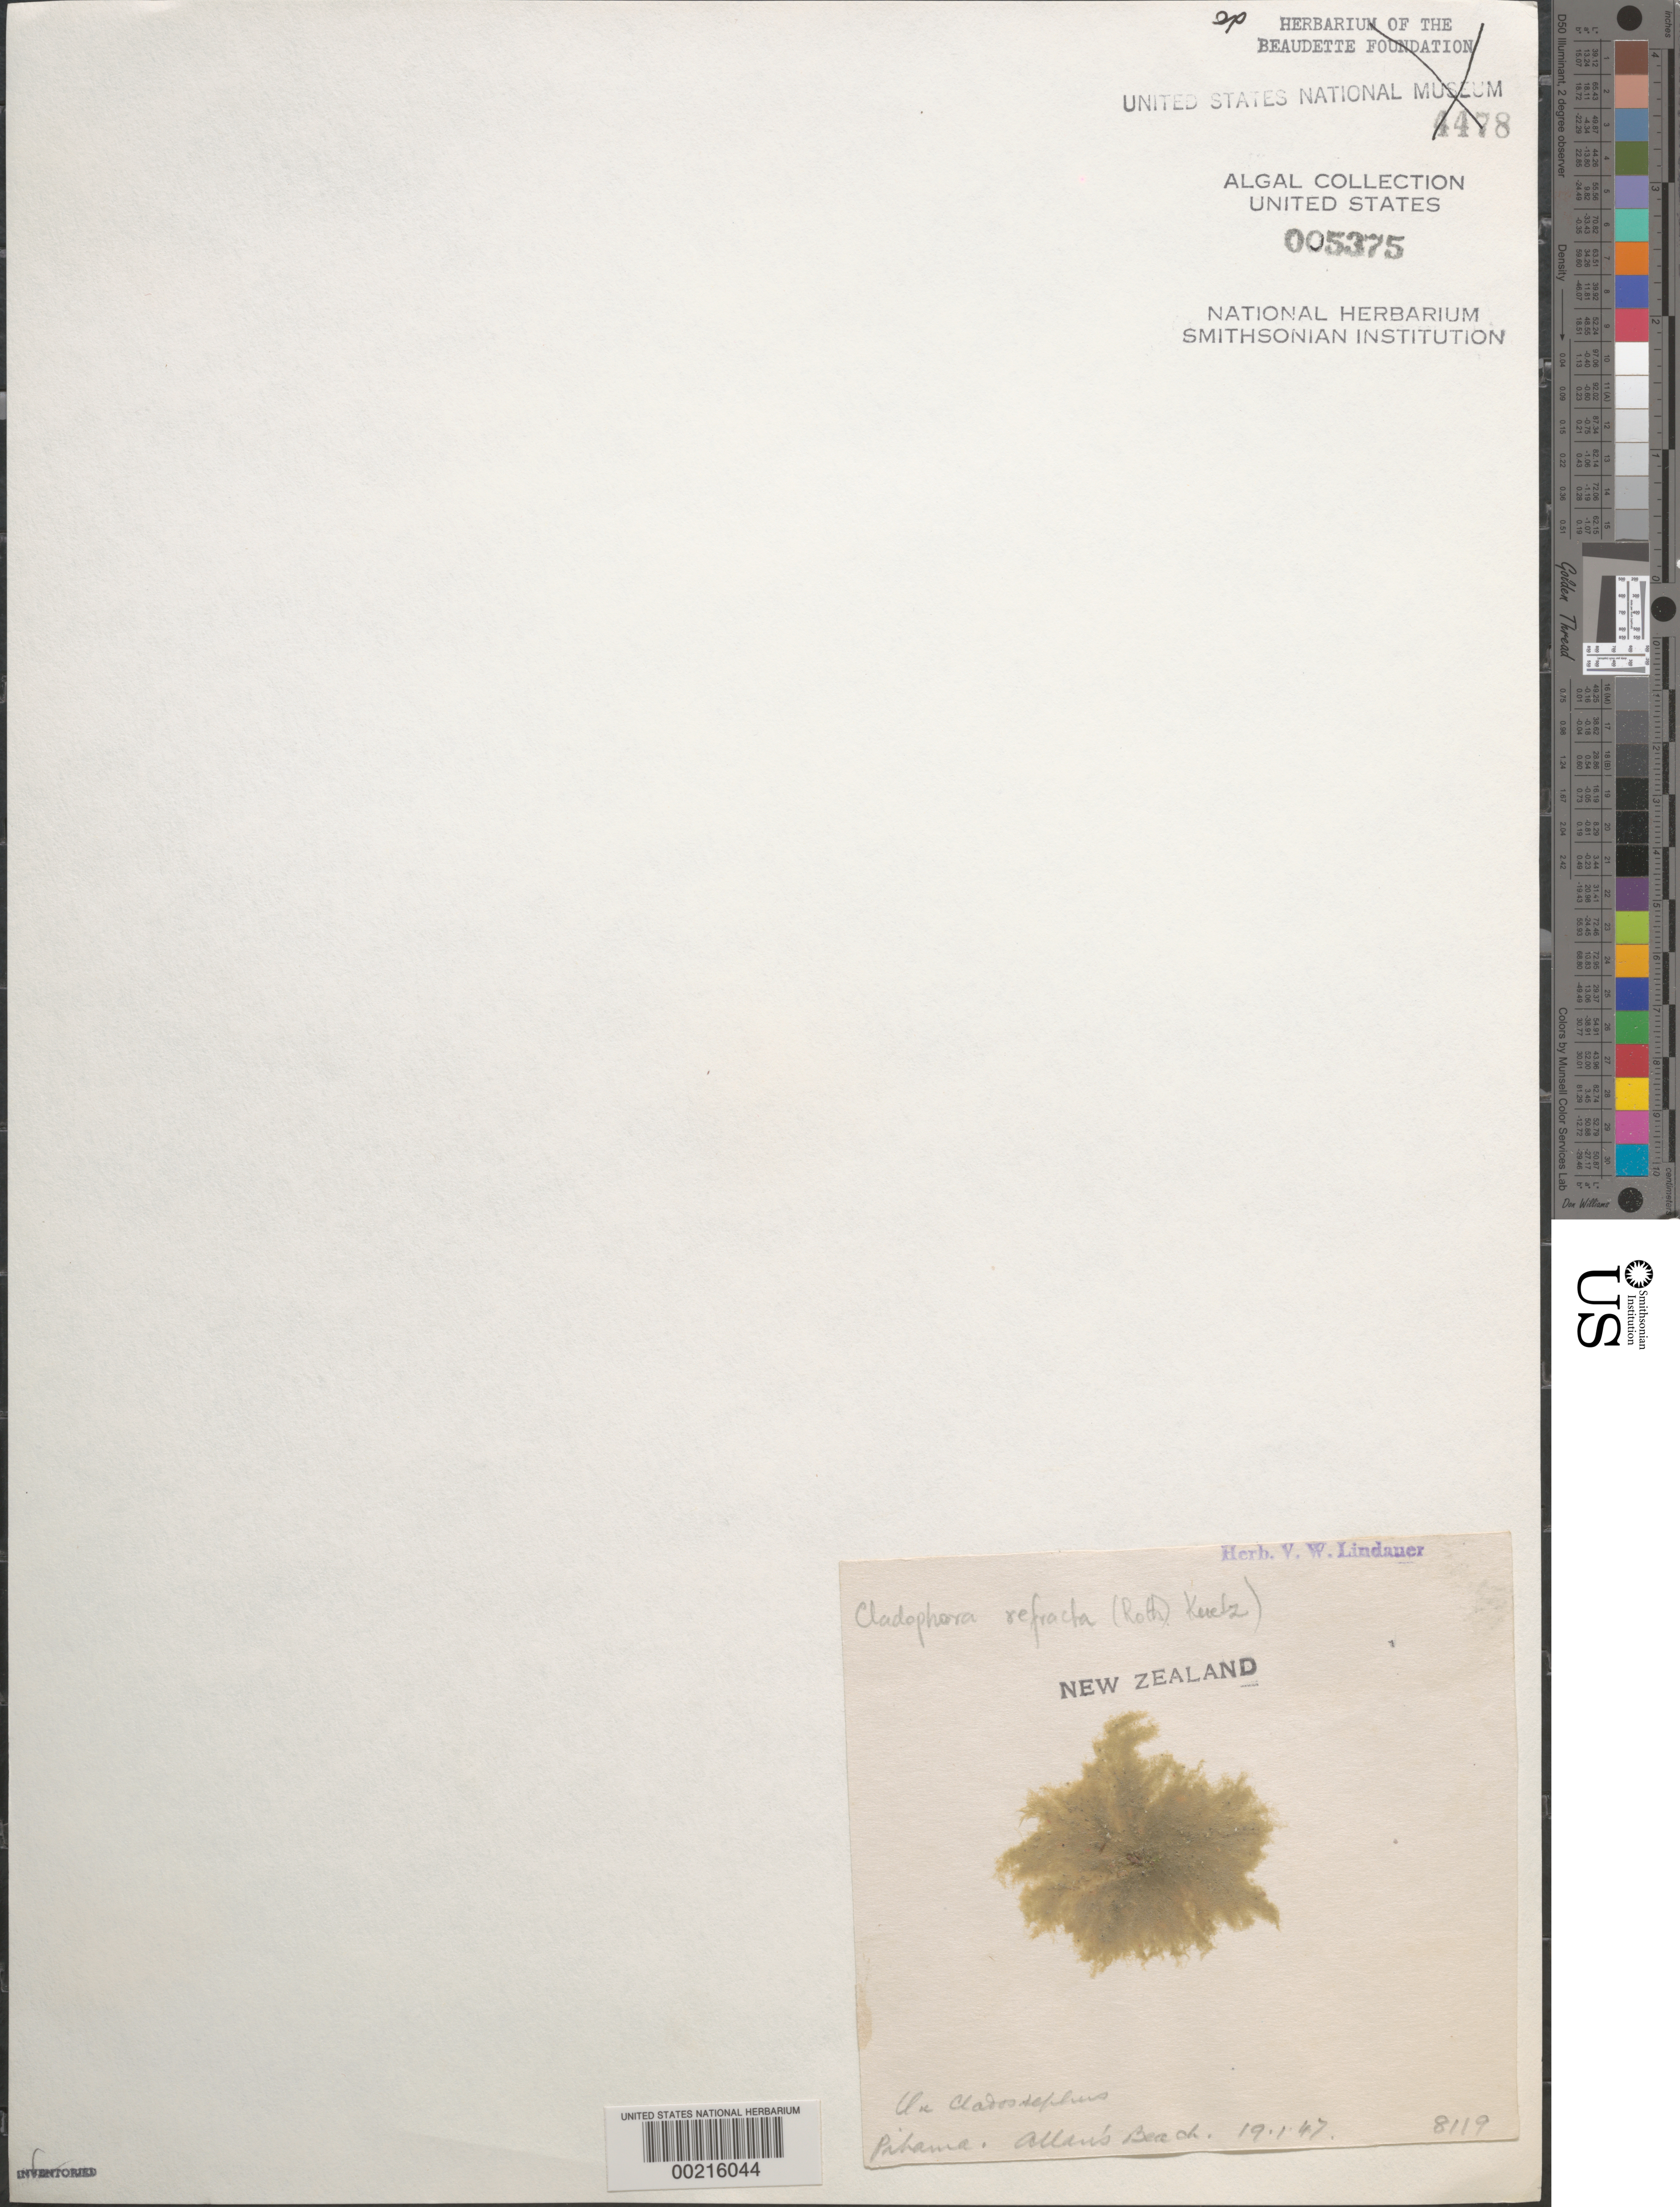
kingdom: Plantae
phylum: Chlorophyta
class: Ulvophyceae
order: Cladophorales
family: Cladophoraceae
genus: Cladophora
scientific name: Cladophora refracta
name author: (Roth) Kütz.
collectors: V. Lindauer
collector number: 8119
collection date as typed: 19 Jan 1947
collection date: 1947-01-19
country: New Zealand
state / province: Taranaki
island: North Island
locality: Pihama, Allan's Beach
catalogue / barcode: US 5375